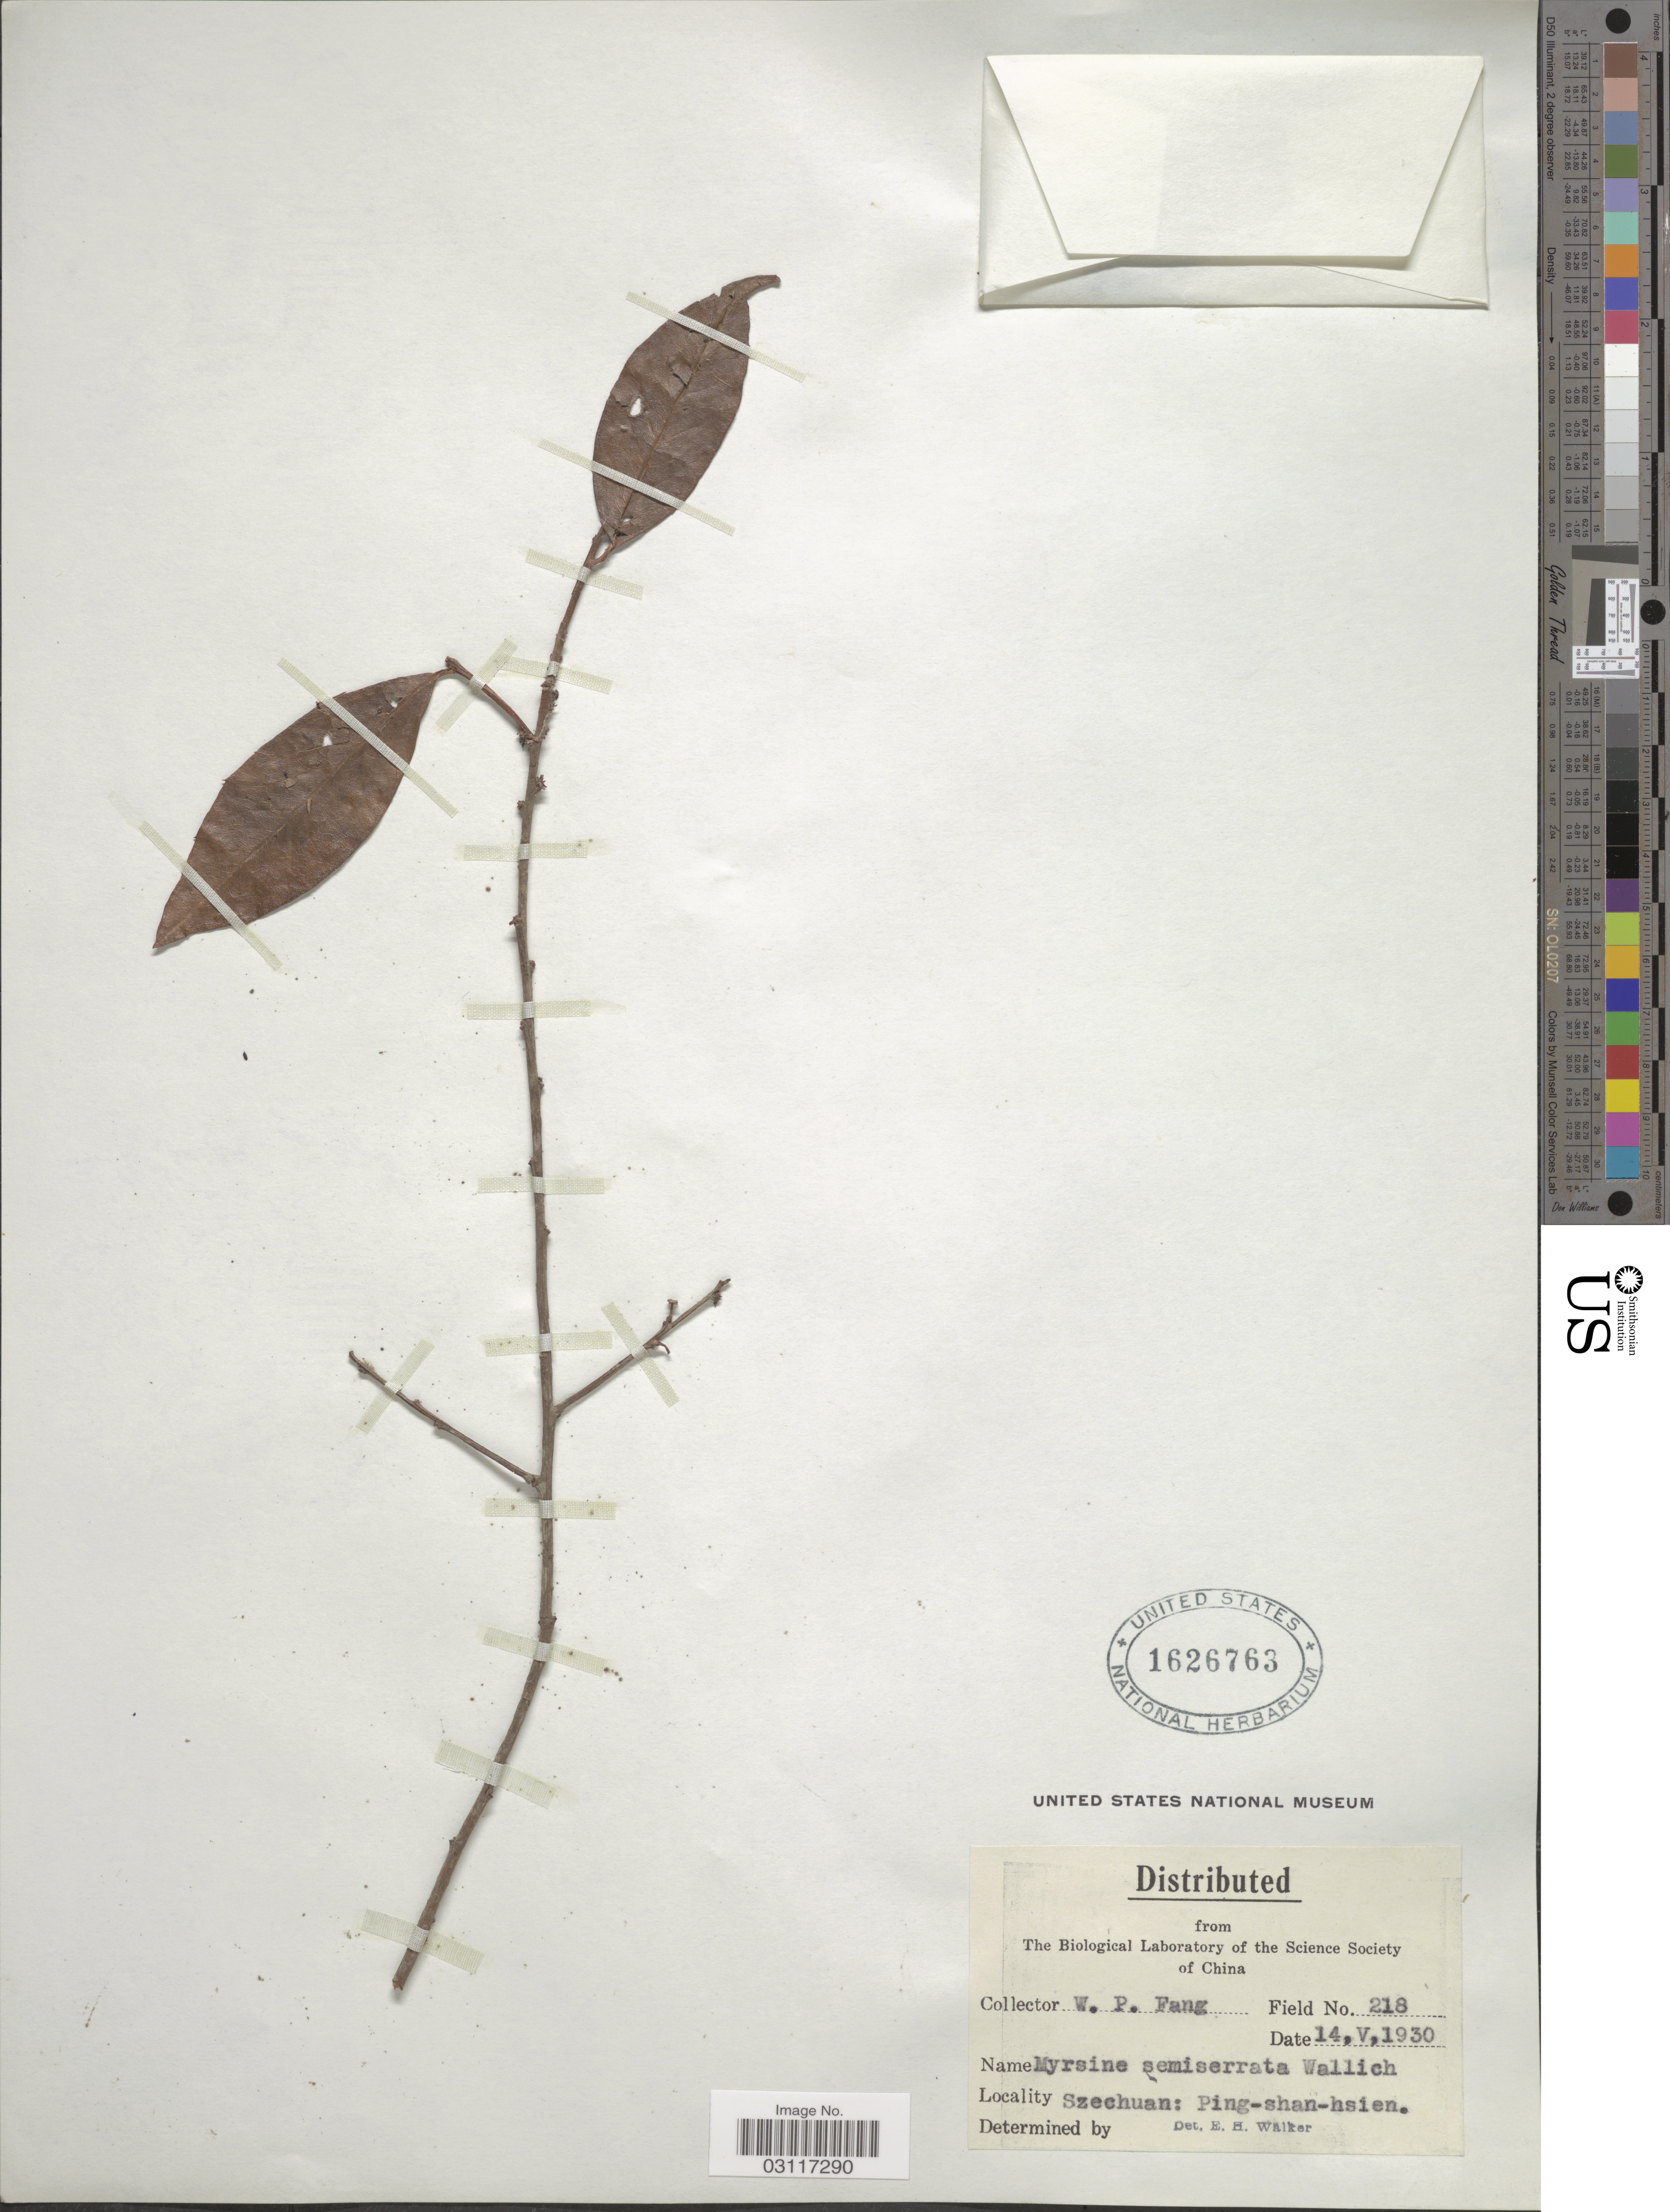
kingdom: Plantae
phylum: Tracheophyta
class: Magnoliopsida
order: Ericales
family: Primulaceae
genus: Myrsine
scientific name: Myrsine semiserrata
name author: Wall.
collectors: W. P. Fang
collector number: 218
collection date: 1930-05-14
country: China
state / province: Sichuan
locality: Szechuan: Ping-shan-hsien.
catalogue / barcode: US 1626763